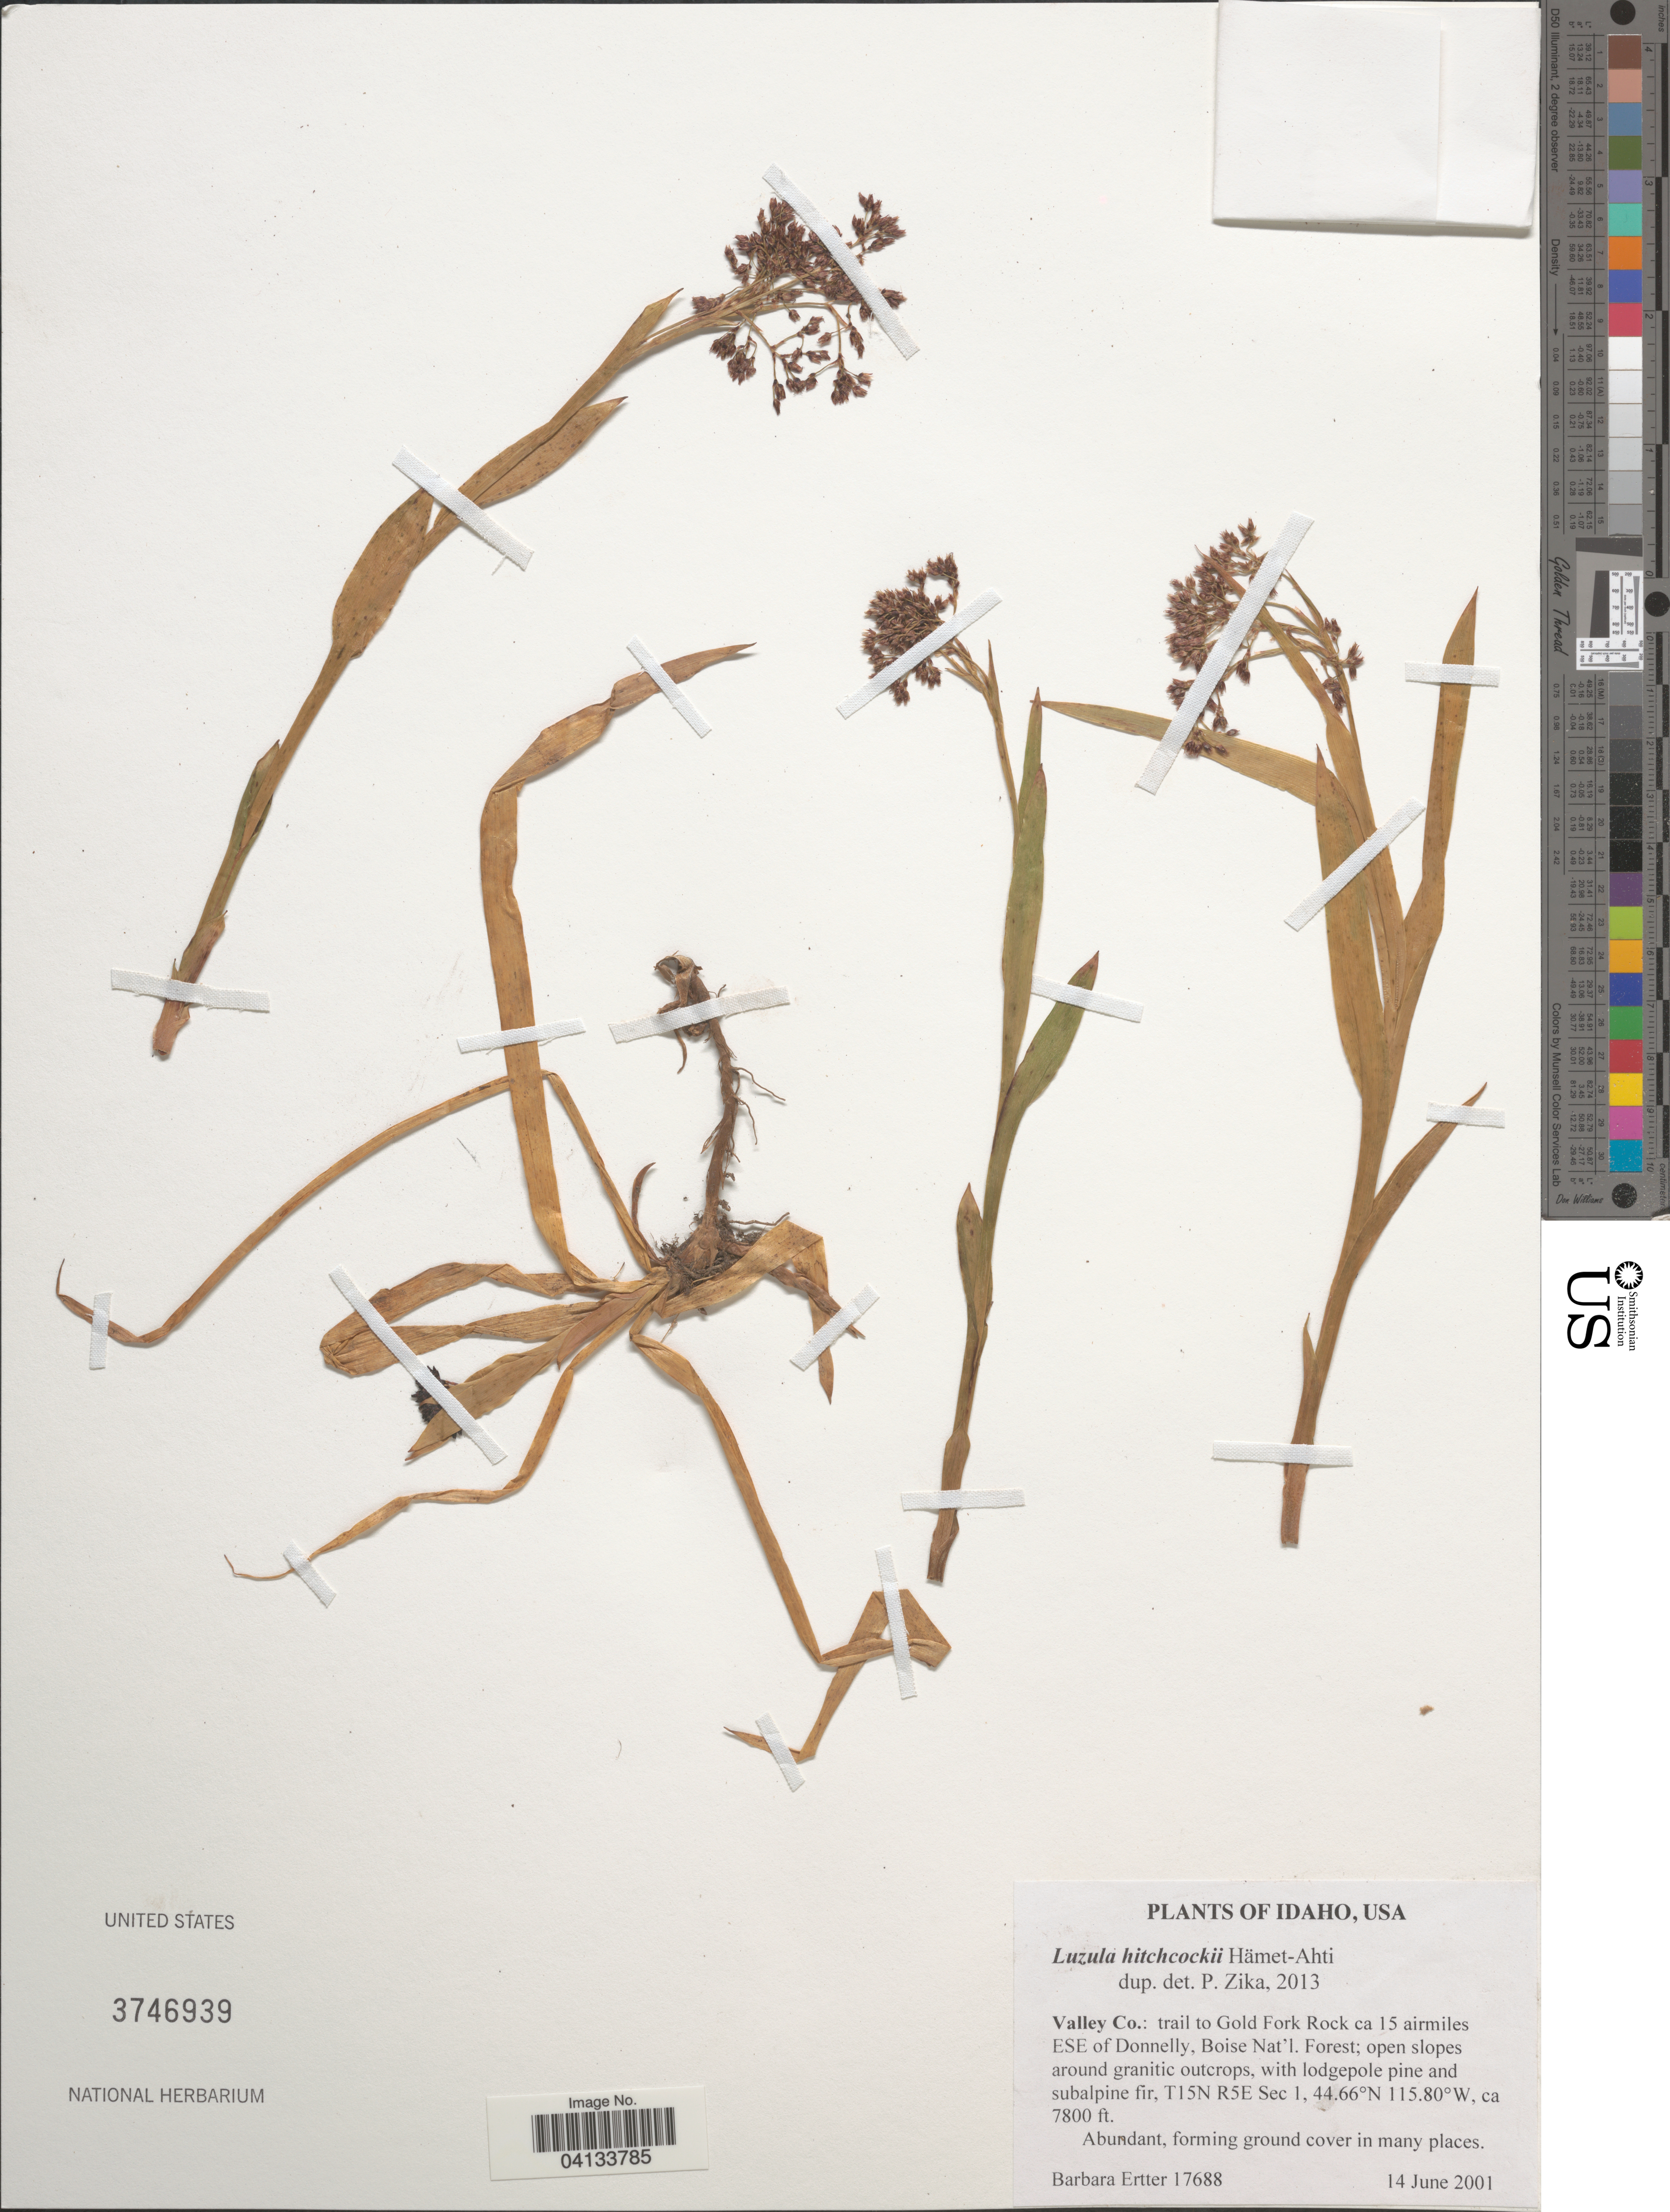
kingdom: Plantae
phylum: Tracheophyta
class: Liliopsida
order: Poales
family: Juncaceae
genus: Luzula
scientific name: Luzula hitchcockii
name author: Hämet-Ahti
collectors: B. Ertter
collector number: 17688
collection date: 2001-06-14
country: United States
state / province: Idaho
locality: Valley Co.: trail to Gold Fork Rock ca 15 airmiles ESE of Donnelly, Boise Nat'l. Forest; T15N R5E Sec 1.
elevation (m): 2377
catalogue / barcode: US 3746939